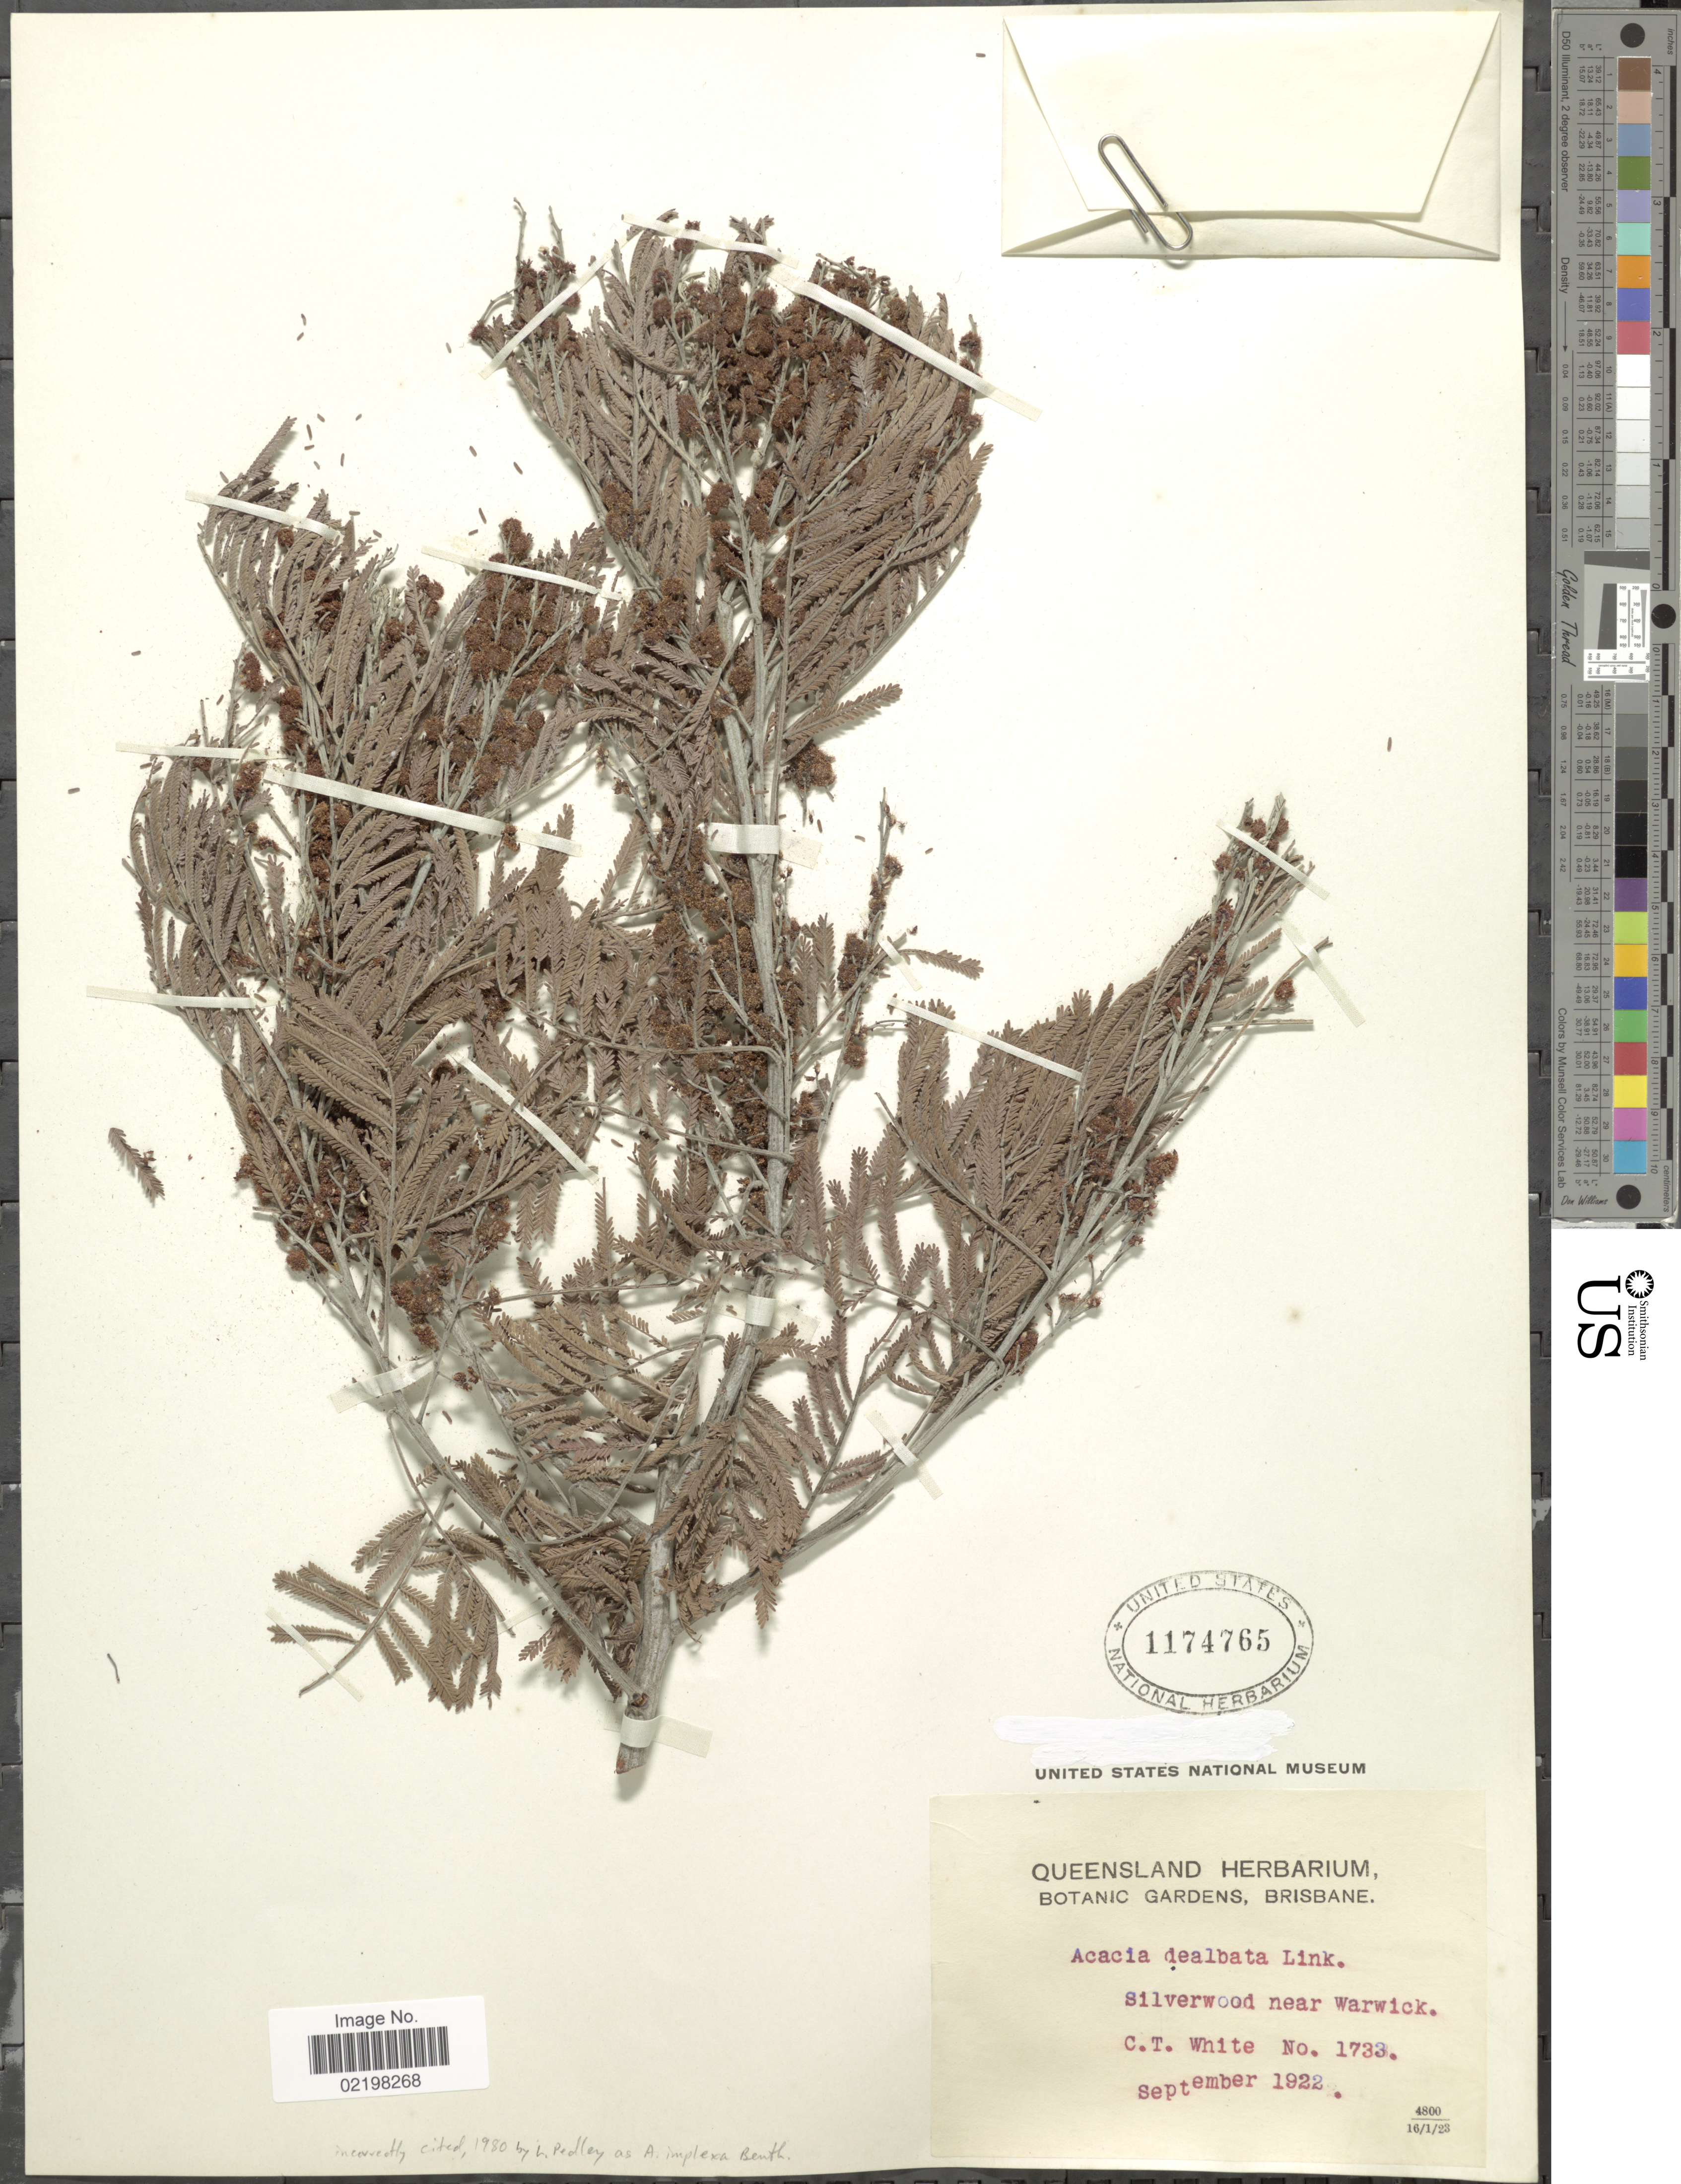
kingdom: Plantae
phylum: Tracheophyta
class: Magnoliopsida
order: Fabales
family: Fabaceae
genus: Acacia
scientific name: Acacia decurrens var. dealbata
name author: (Link) Maiden ex F. Muell.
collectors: C. T. White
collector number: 1733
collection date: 1922-09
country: Australia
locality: Silverwood near Warwick.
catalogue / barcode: US 1174765